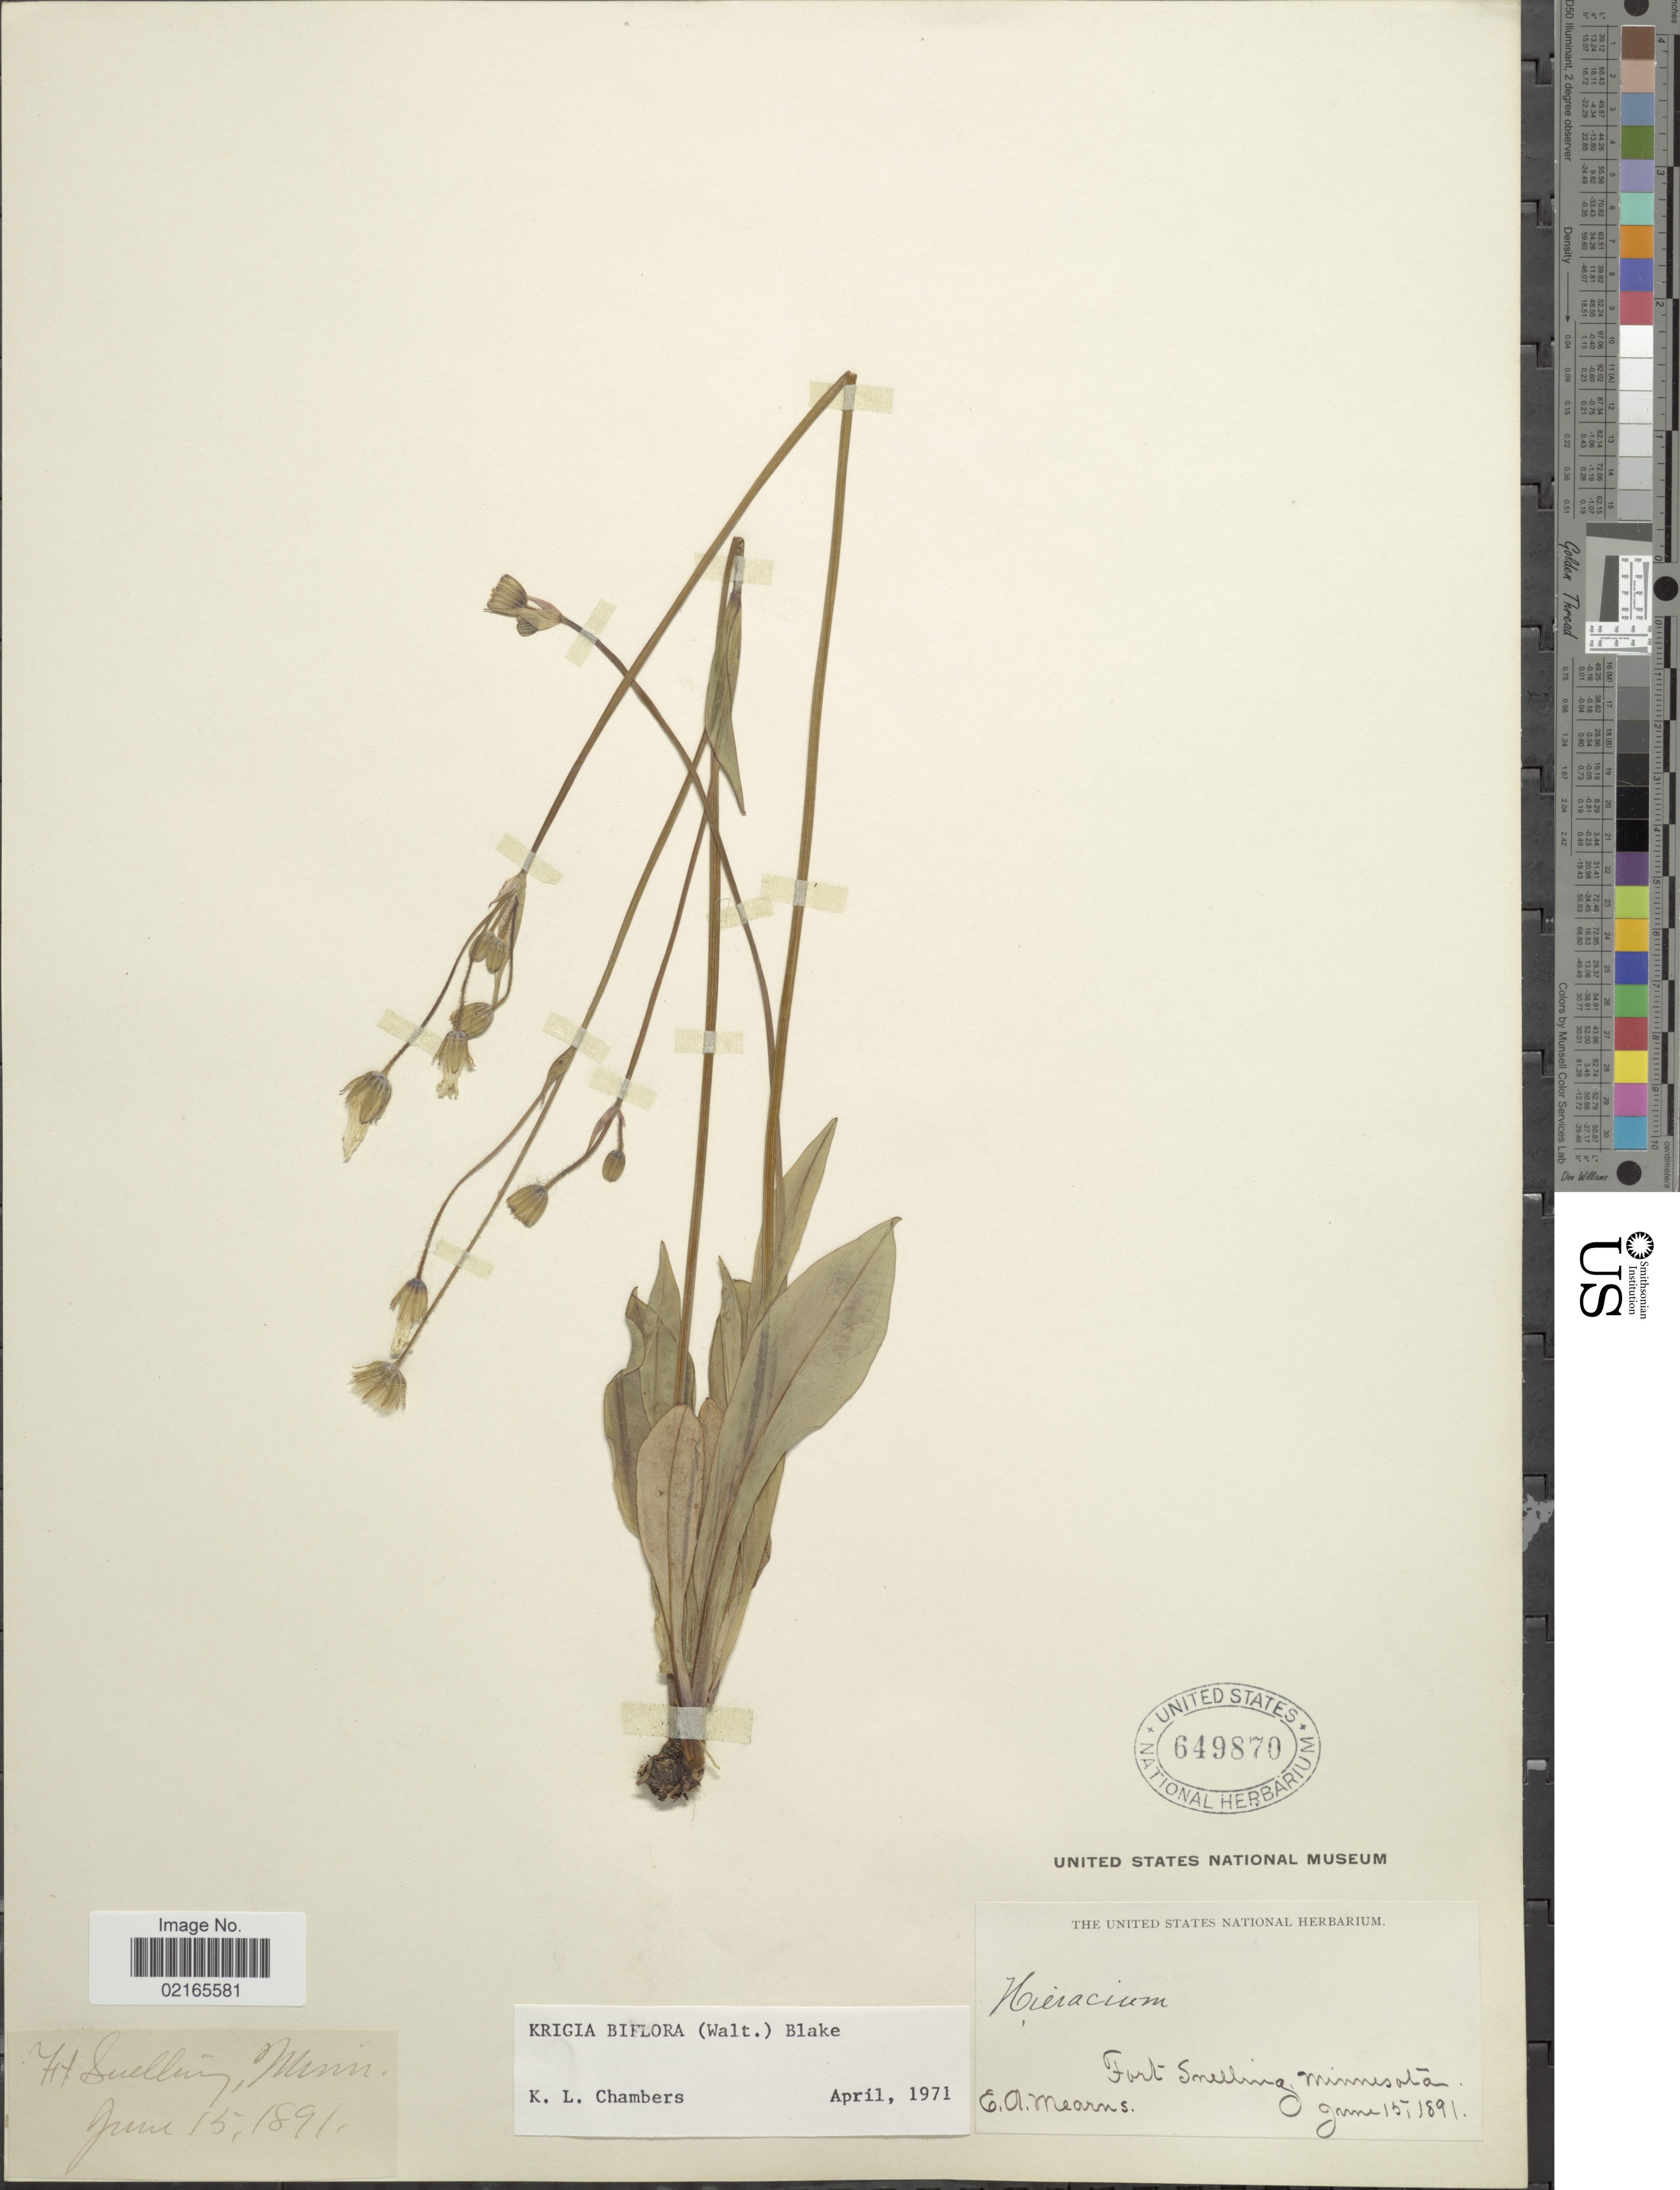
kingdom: Plantae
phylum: Tracheophyta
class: Magnoliopsida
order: Asterales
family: Asteraceae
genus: Krigia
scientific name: Krigia biflora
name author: (Walter) S.F. Blake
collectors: E. A. Mearns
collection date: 1891-06-15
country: United States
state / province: Minnesota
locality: Fort Snelling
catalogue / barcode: US 649870